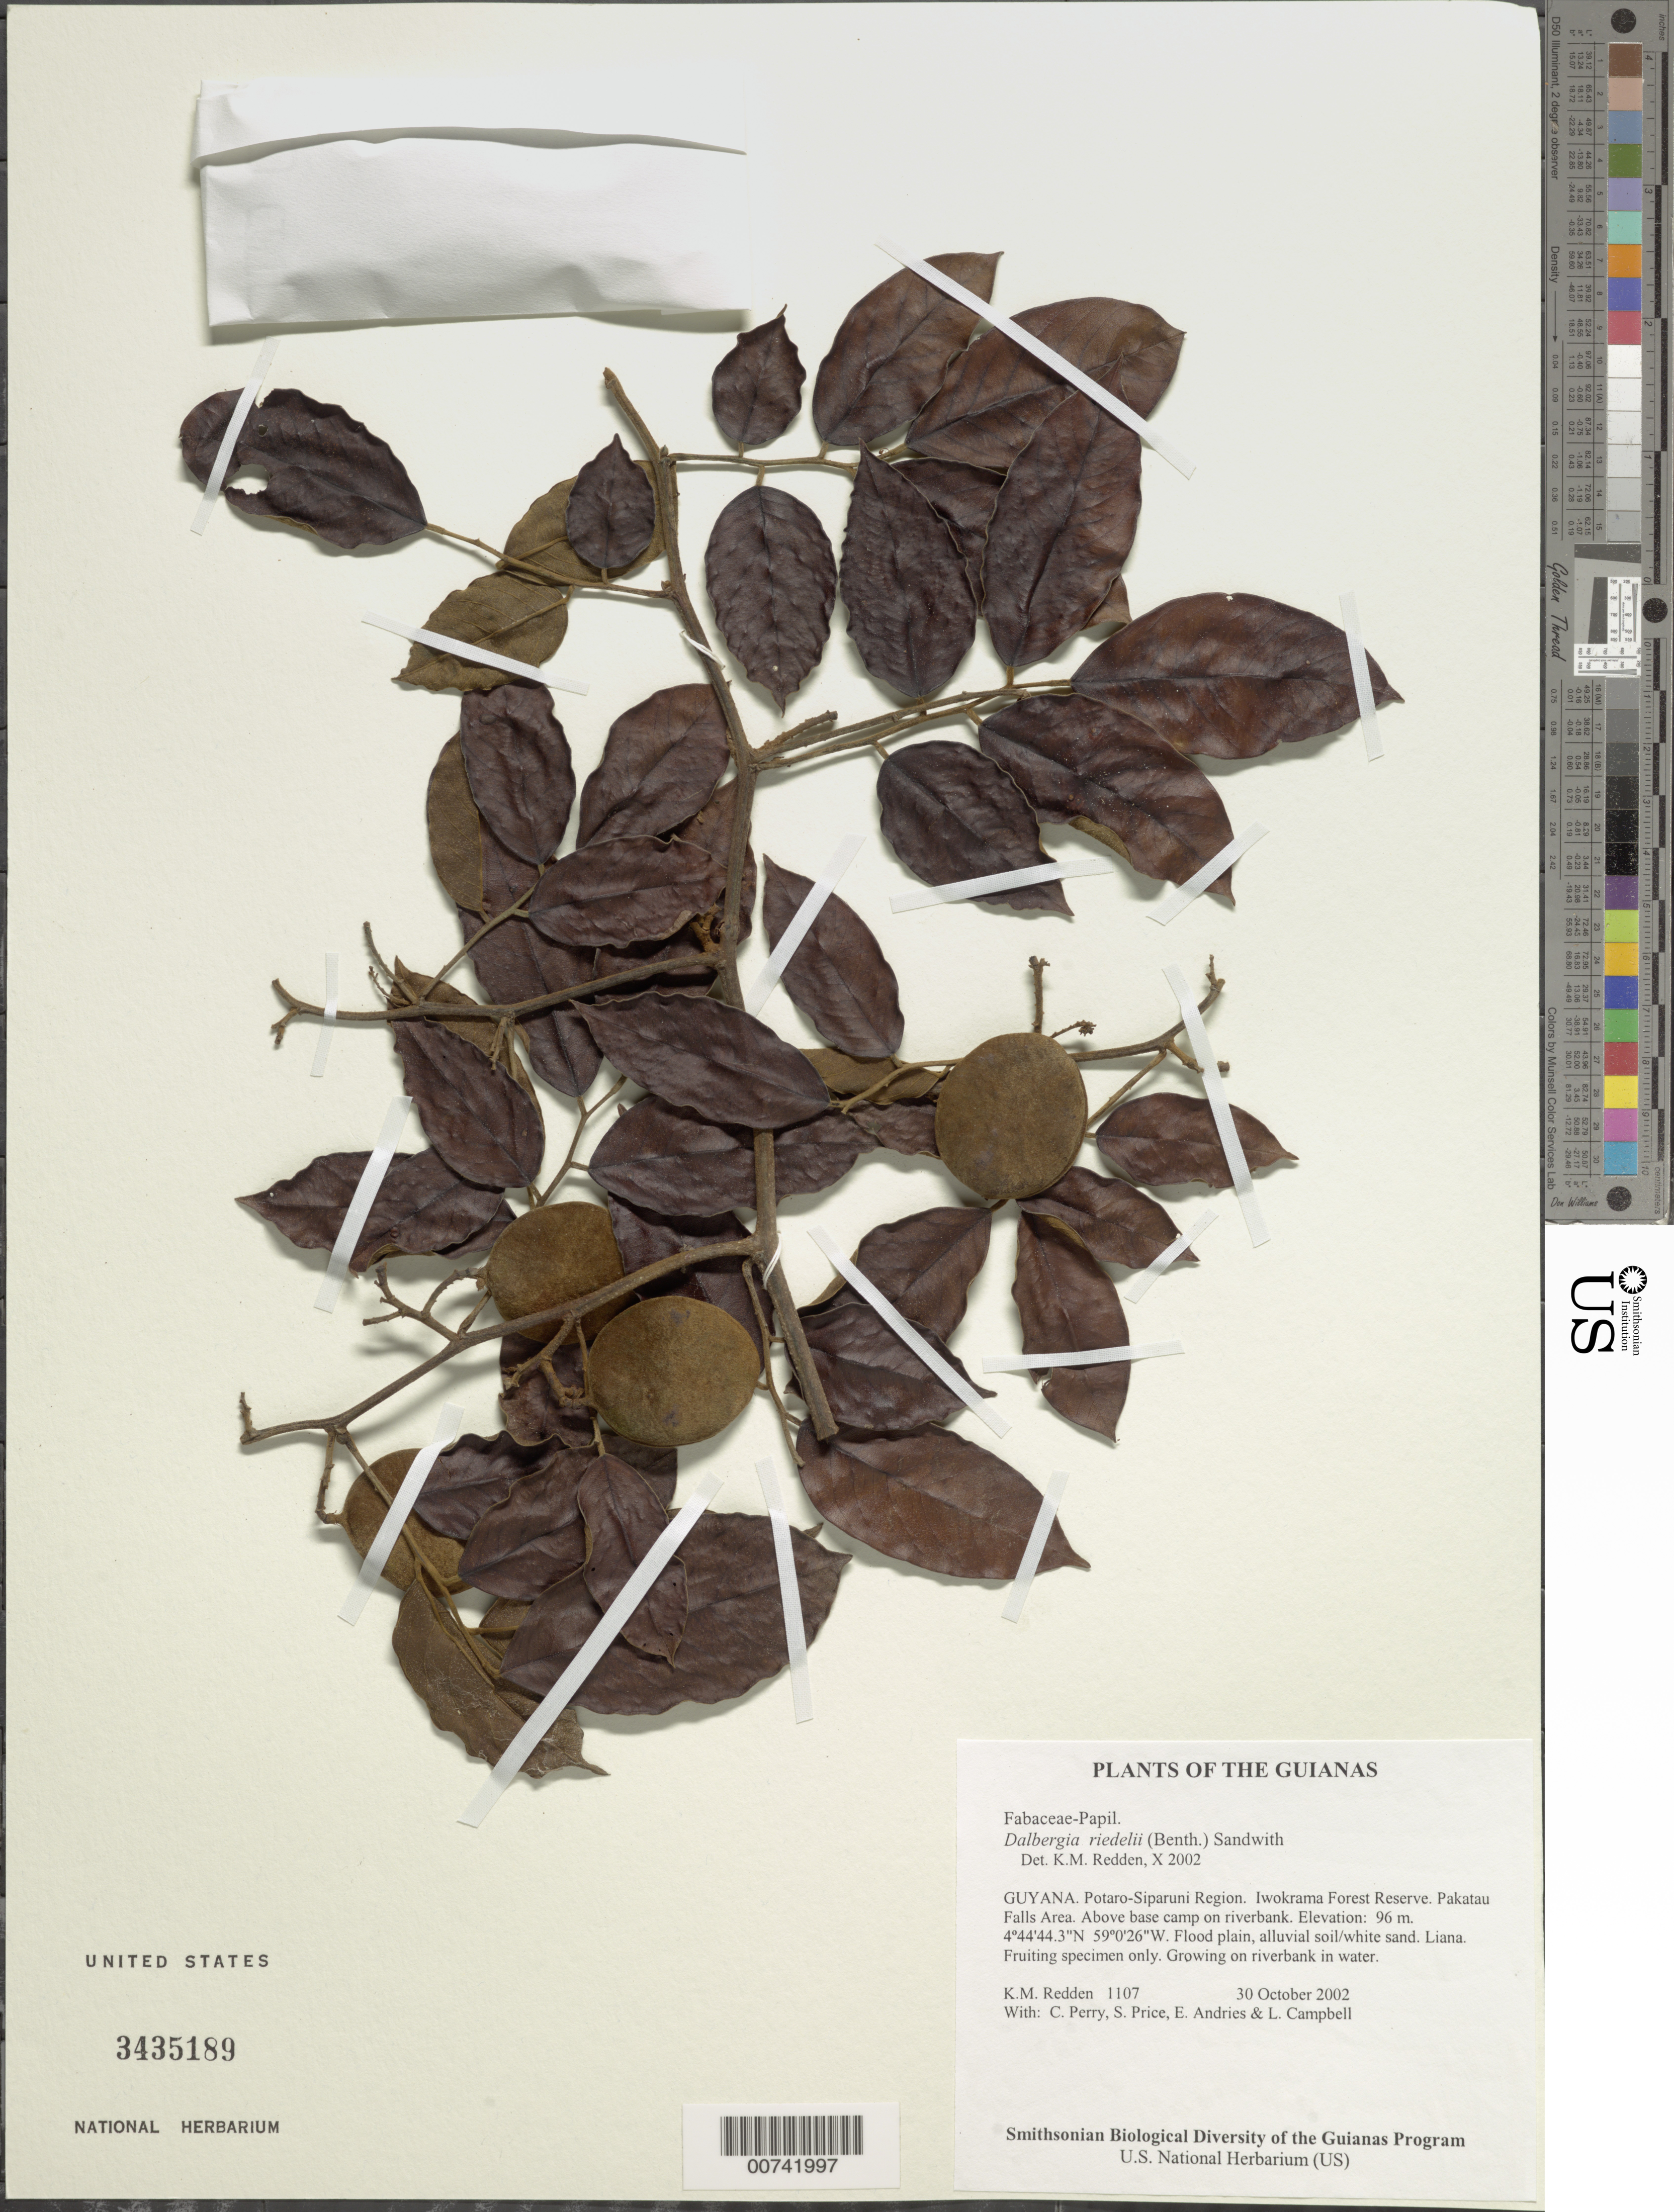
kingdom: Plantae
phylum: Tracheophyta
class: Magnoliopsida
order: Fabales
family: Fabaceae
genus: Dalbergia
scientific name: Dalbergia riedelii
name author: (Benth.) Sandwith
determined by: Redden, K. M.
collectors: K. M. Redden, C. Perry, S. Price, E. Andries & L. Campbell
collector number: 1107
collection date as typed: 30 October 2002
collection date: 2002-10-30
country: Guyana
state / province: Potaro-Siparuni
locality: Iwokrama Forest Reserve. Pakatau Falls Area. Above base camp on riverbank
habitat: Flood plain, alluvial soil/white sand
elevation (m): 96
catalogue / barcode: US 3435189